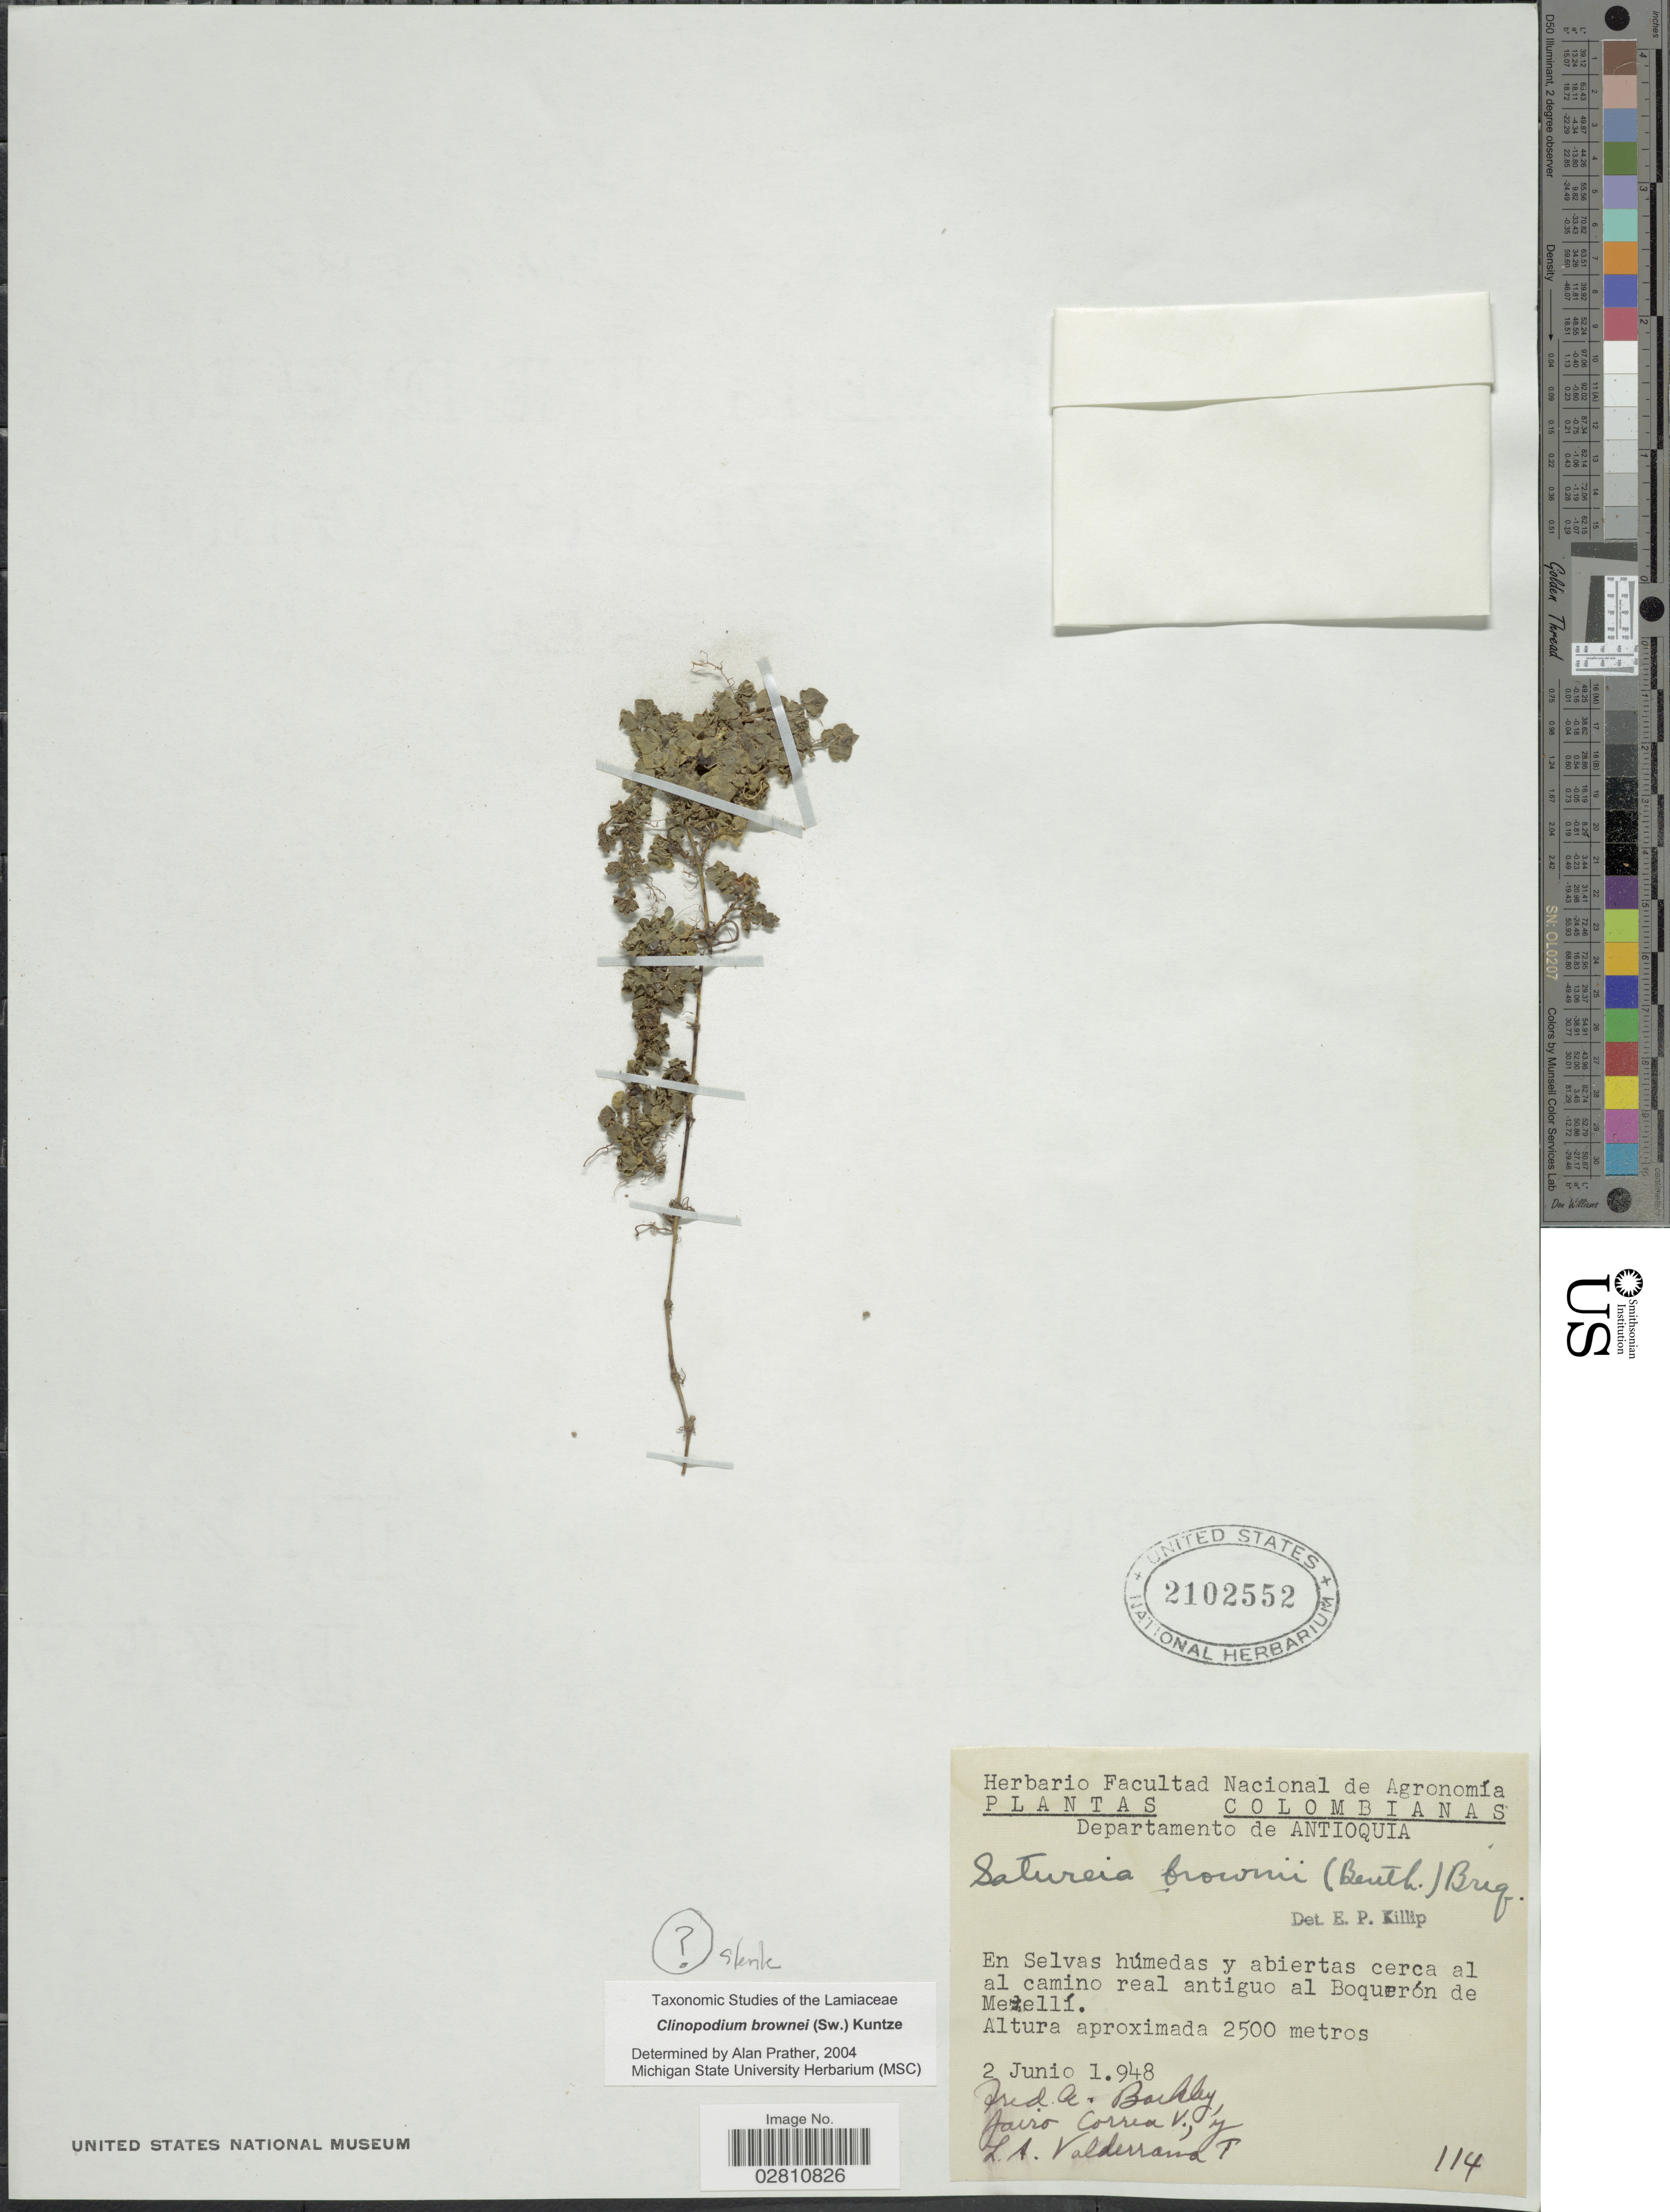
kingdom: Plantae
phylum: Tracheophyta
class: Magnoliopsida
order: Lamiales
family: Lamiaceae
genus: Clinopodium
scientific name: Clinopodium brownei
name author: (Sw.) Kuntze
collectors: F. A. Barkley, J. Correa & L. Valderrama T.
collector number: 114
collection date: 1948-06-02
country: Colombia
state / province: Antioquia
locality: En Selvas húmedas y abiertas cerca al al camino real antiguo al Boquerón de Mezellí.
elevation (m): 2500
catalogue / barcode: US 2102552